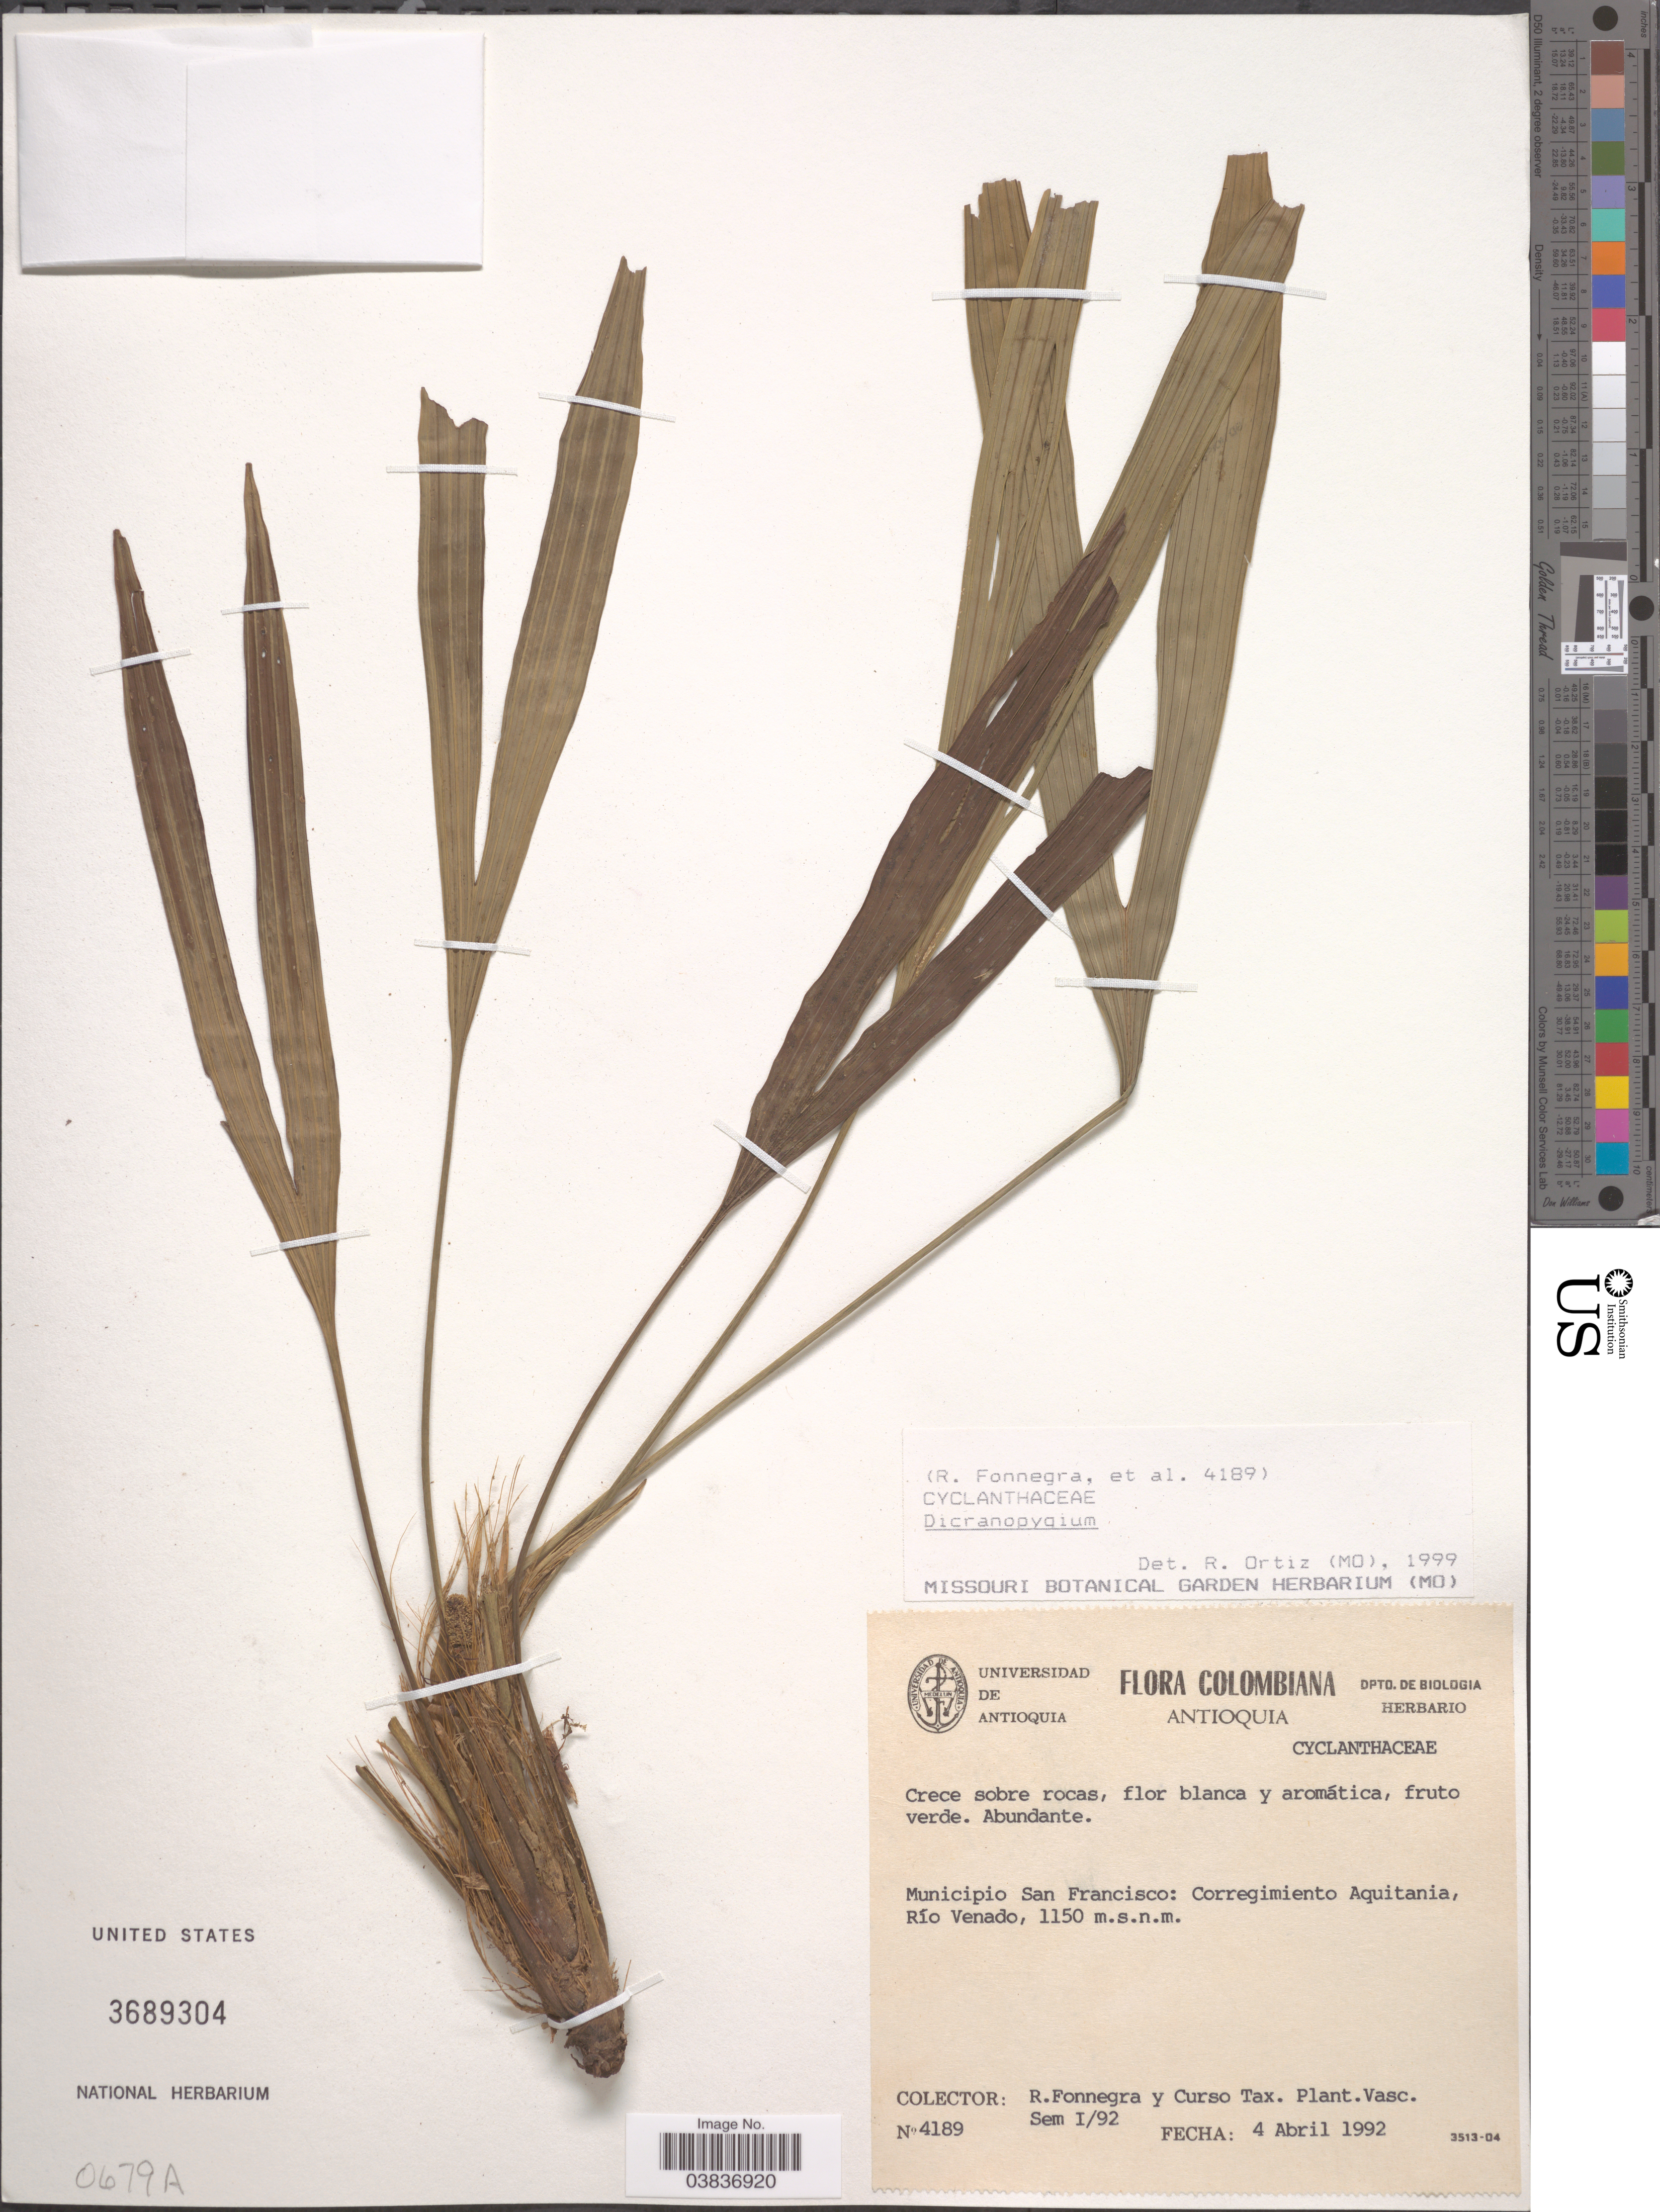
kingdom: Plantae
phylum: Tracheophyta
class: Liliopsida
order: Pandanales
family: Cyclanthaceae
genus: Dicranopygium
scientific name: Dicranopygium sp.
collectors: R. Fonnegra & Curso Tax. Plant. Vasc.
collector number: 4189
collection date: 1992-04-04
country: Colombia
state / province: Antioquia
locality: Municipio San Francisco: Corregimiento Aquitania, Río Venado.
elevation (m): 1150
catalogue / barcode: US 3689304